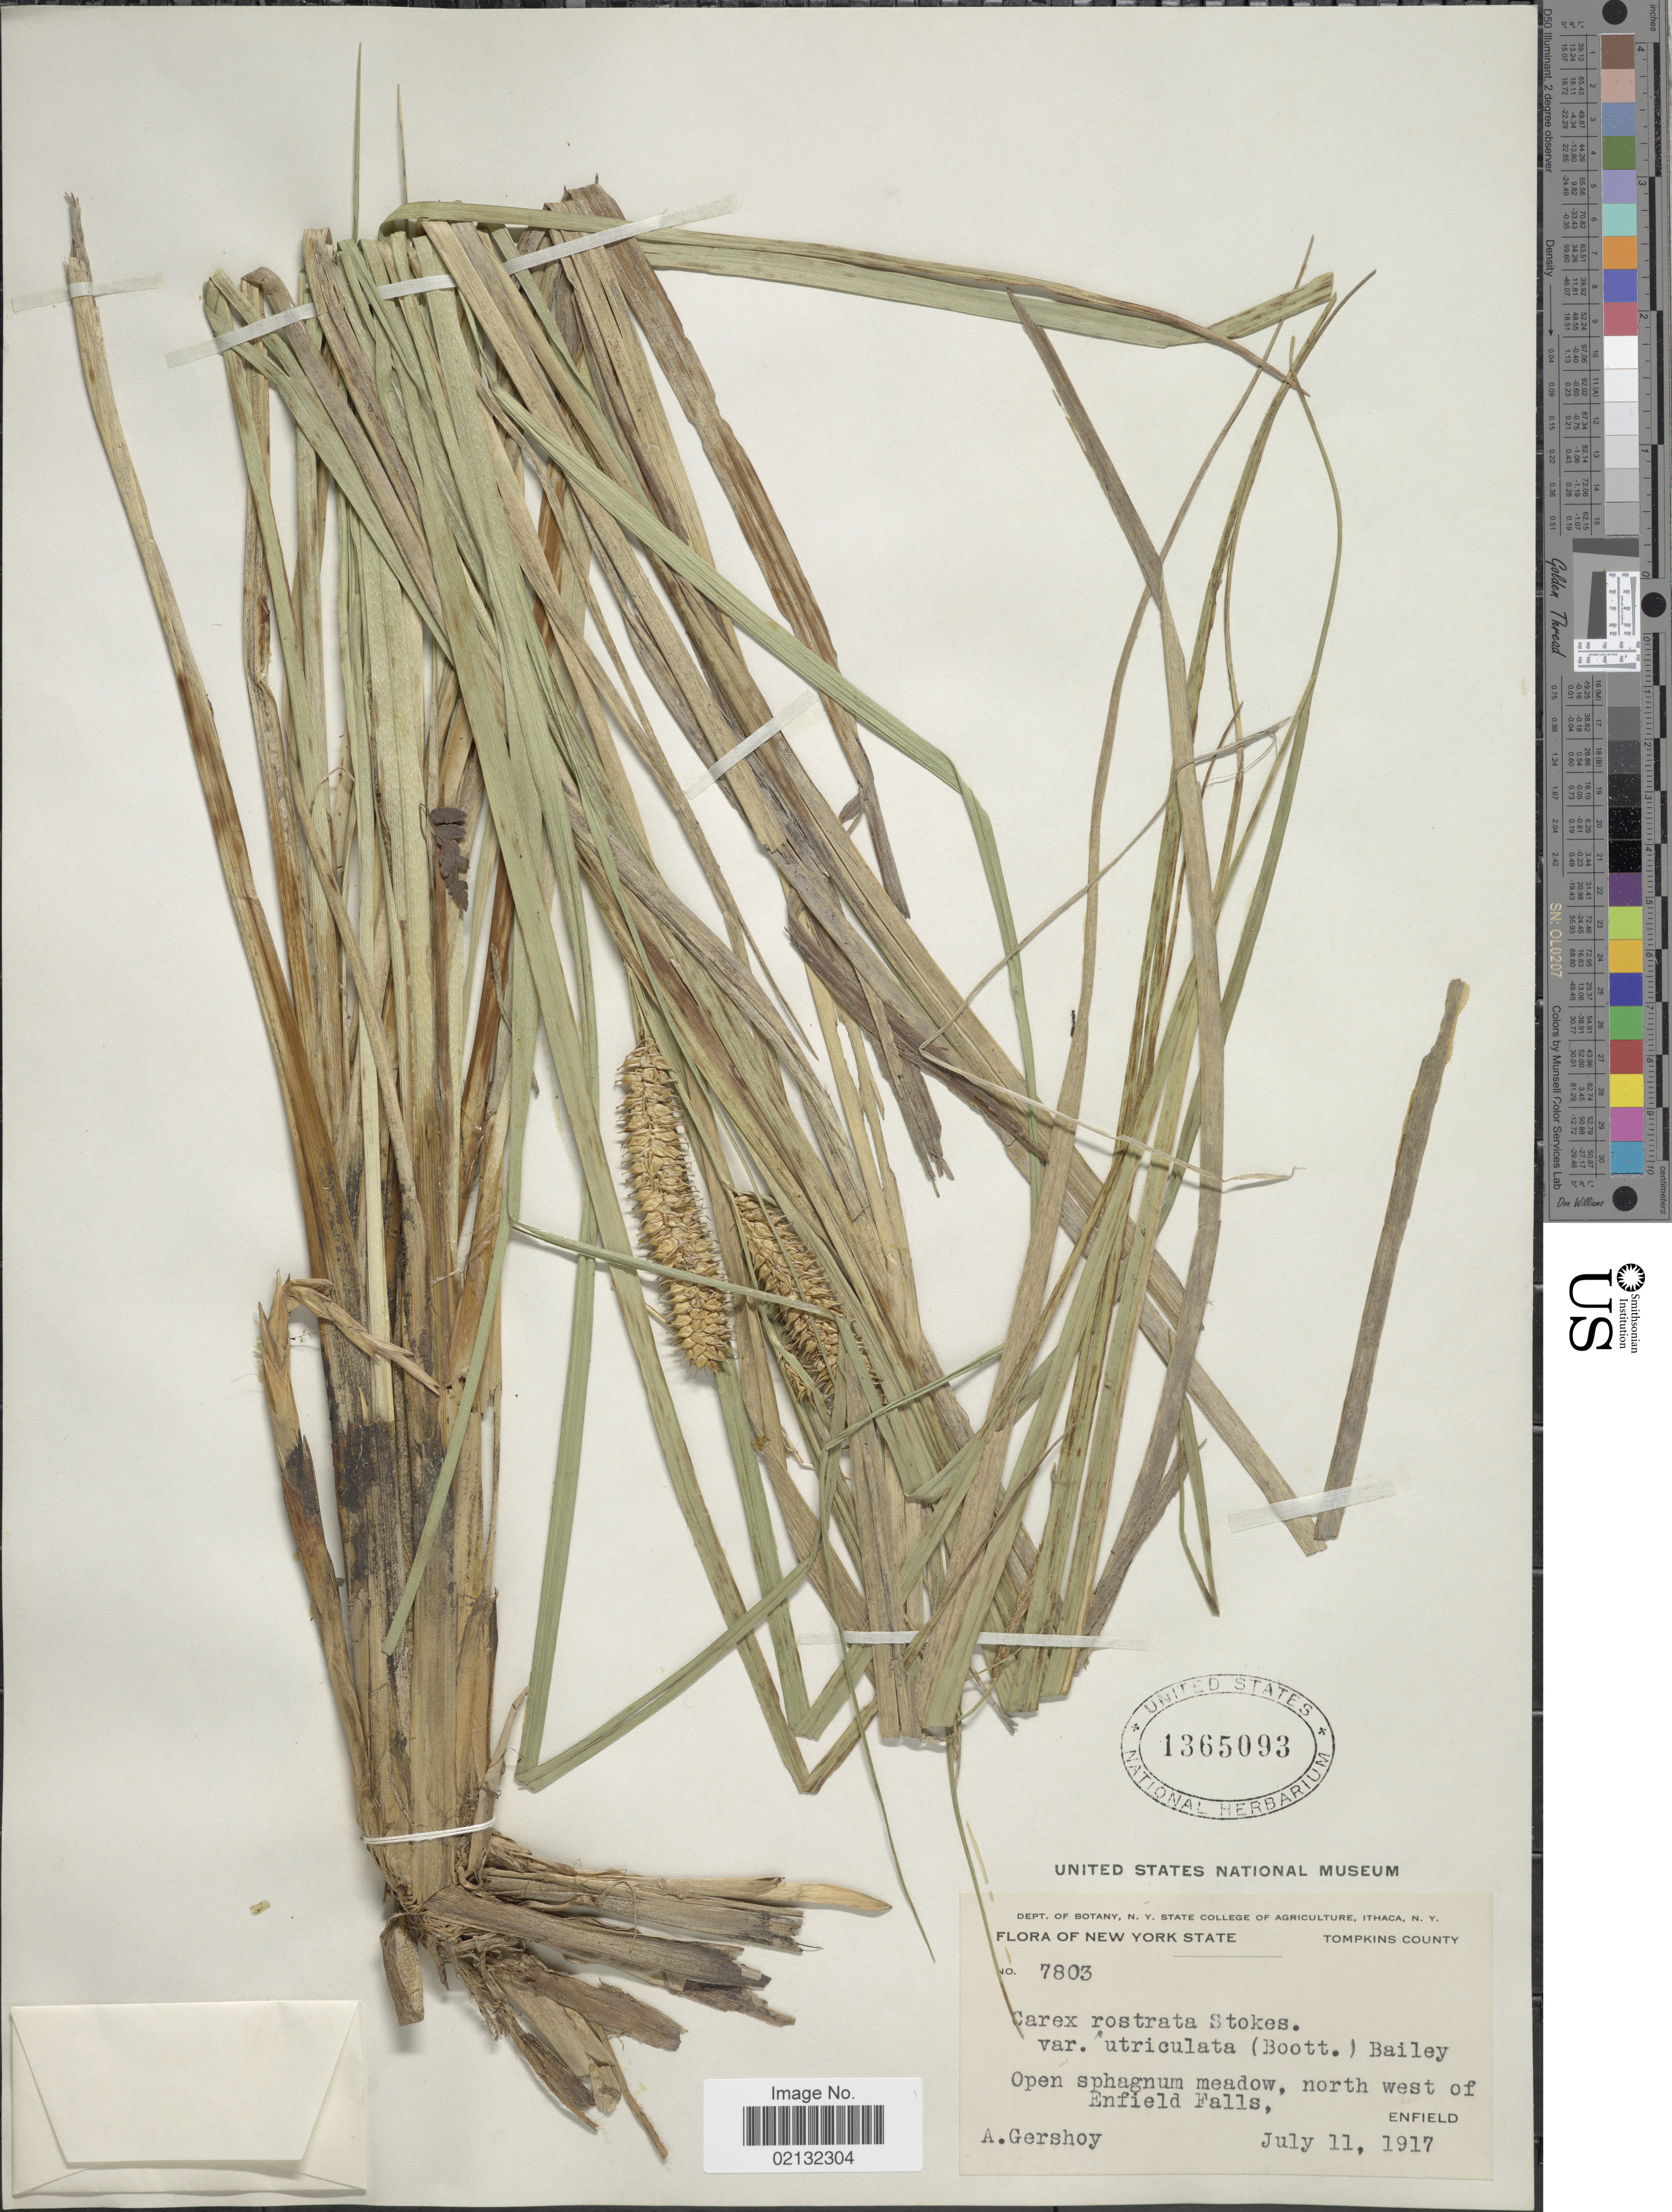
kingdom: Plantae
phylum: Tracheophyta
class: Liliopsida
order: Poales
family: Cyperaceae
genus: Carex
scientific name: Carex rostrata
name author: Stokes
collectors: A. Gershoy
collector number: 7803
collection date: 1917-07-11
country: United States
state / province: New York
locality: Tompkins County, open sphagnum meadow, north west of Enfield Falls, Enfield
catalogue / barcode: US 1365093